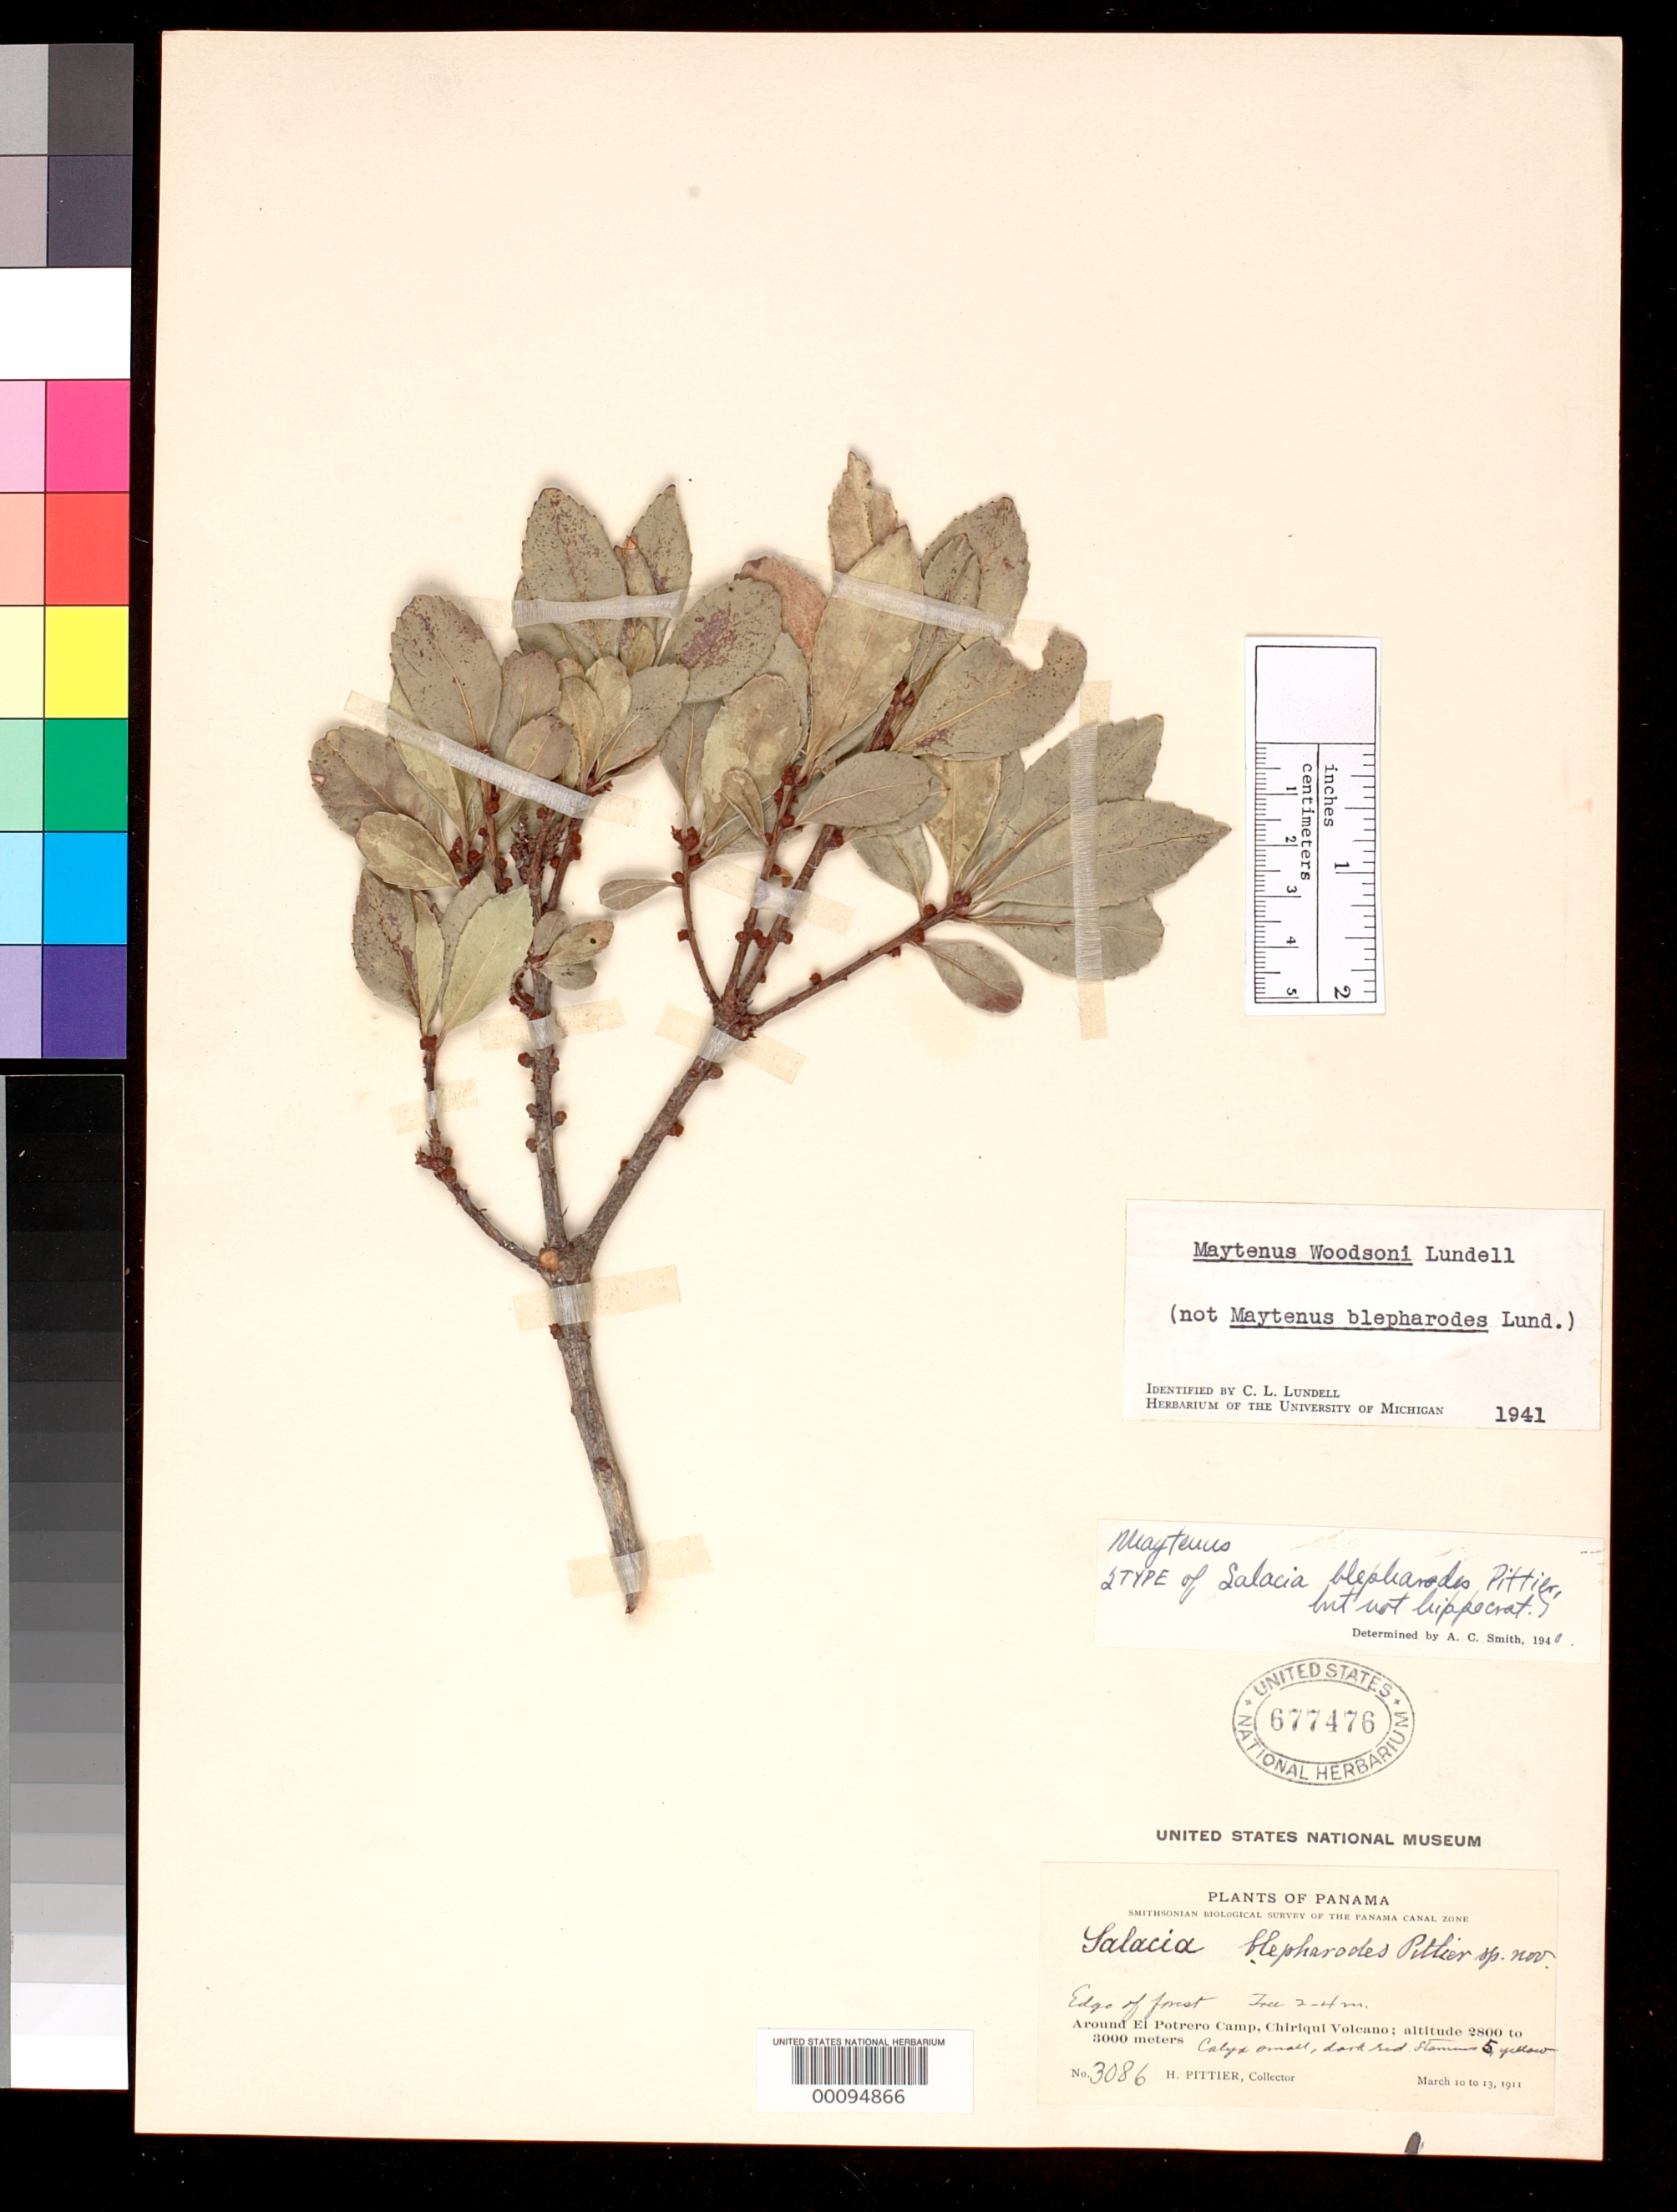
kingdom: Plantae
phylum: Tracheophyta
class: Magnoliopsida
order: Celastrales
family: Celastraceae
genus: Salacia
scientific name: Salacia blepharodes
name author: Pittier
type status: Holotype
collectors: H. F. Pittier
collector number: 3086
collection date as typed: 12 Mar 1911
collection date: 1911-03-12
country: Panama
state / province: Chiriquí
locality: Chiriqui Volcano, around El Potrero Camp.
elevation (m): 2800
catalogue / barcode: US 677476